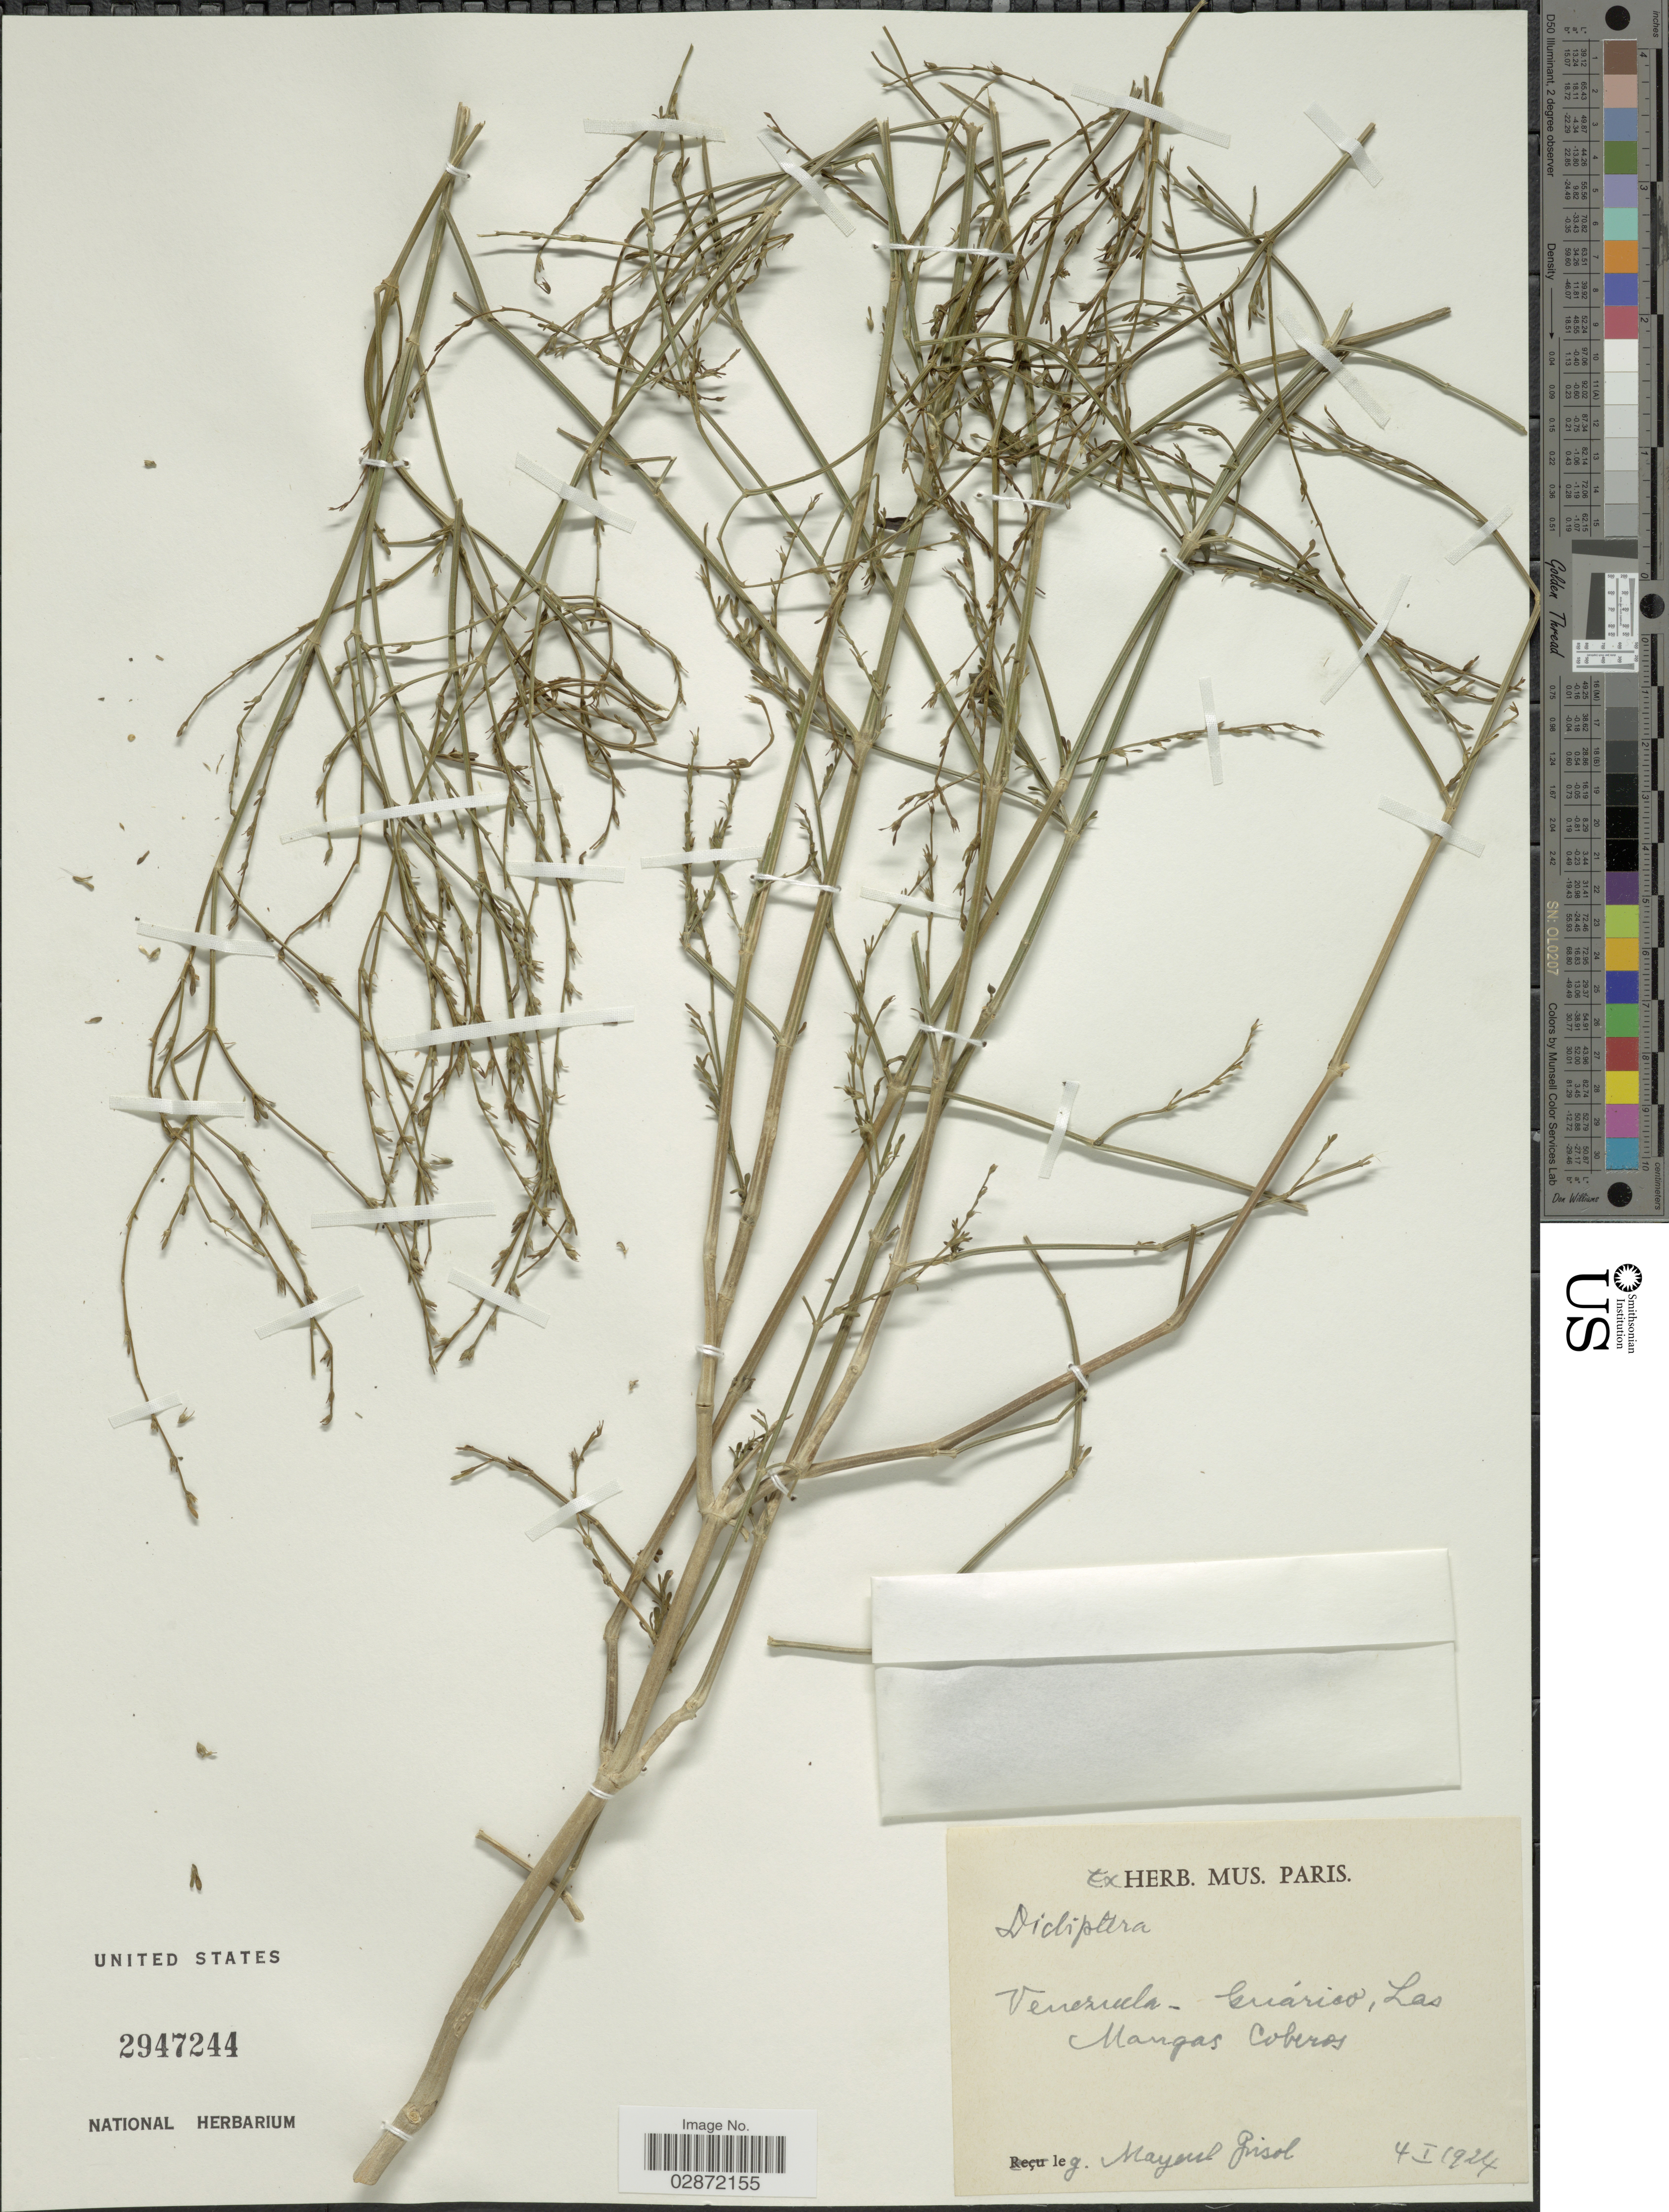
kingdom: Plantae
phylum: Tracheophyta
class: Magnoliopsida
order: Lamiales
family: Acanthaceae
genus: Dicliptera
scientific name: Dicliptera sexangularis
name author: (L.) Juss.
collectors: M. Grisol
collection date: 1924-01-04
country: Venezuela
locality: Guárico, Las Mangas Coberos.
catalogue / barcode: US 2947244